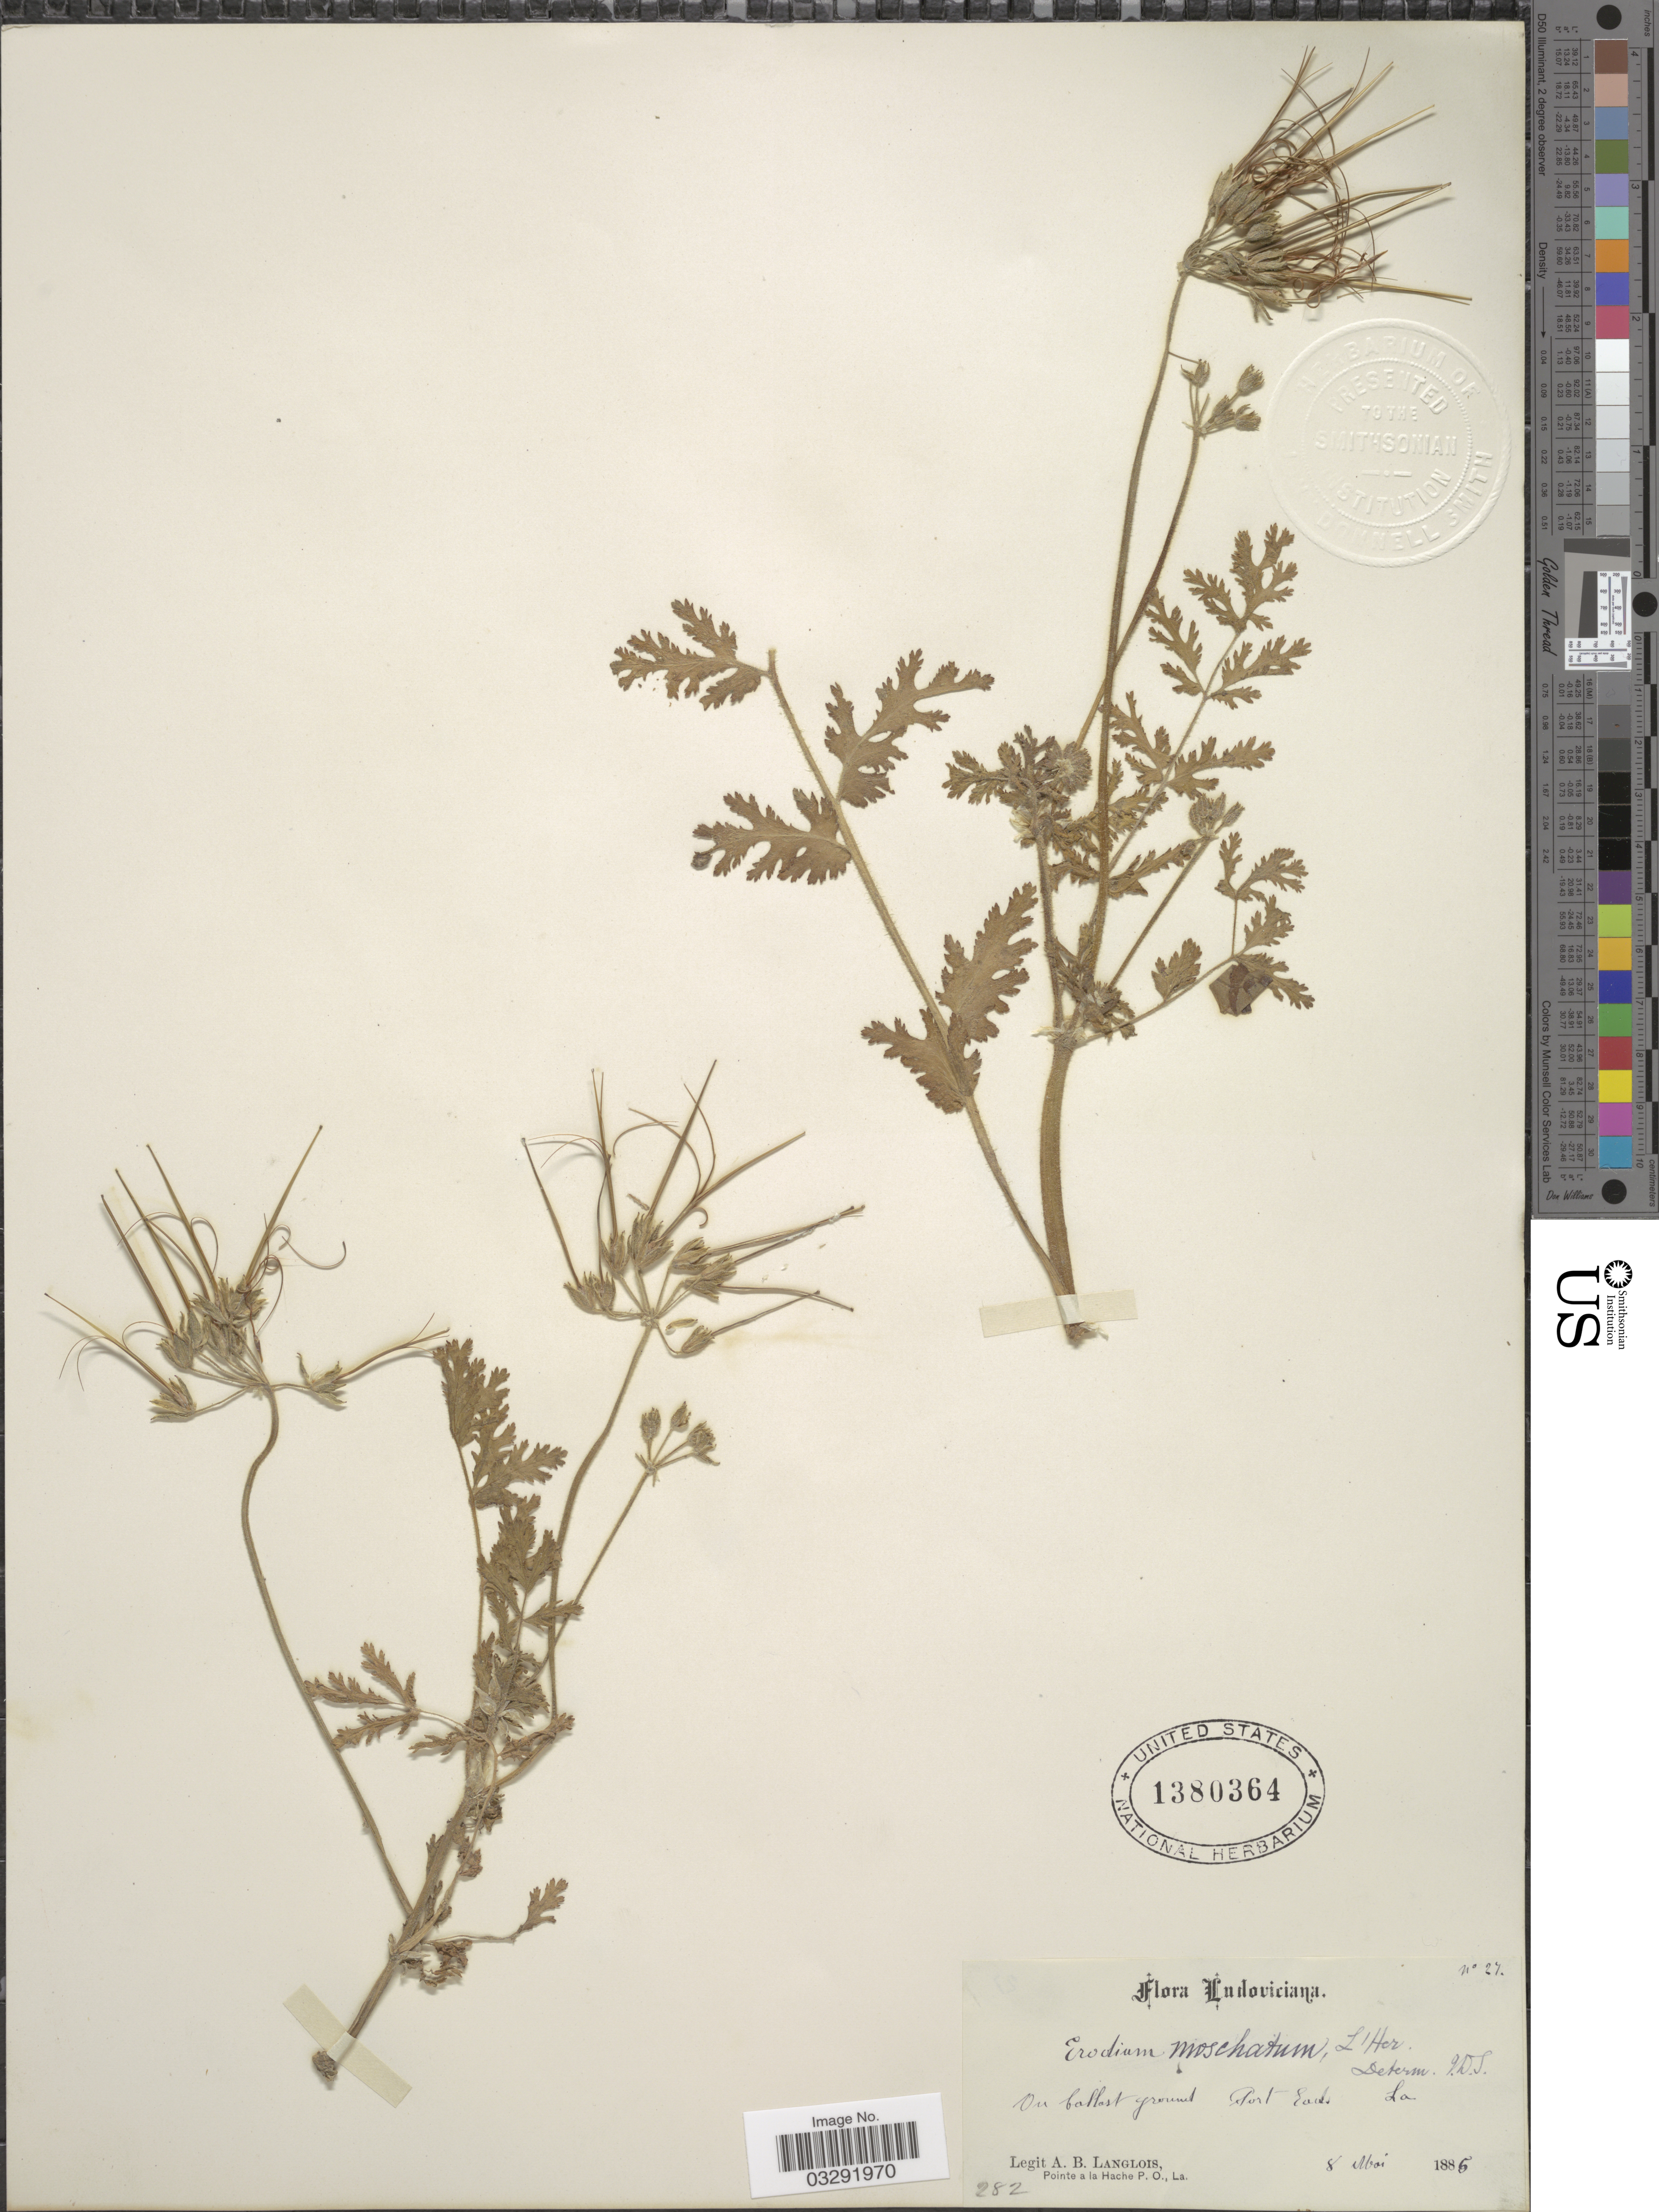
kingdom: Plantae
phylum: Tracheophyta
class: Magnoliopsida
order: Geraniales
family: Geraniaceae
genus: Erodium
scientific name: Erodium moschatum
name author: (L.) L'Hér. ex Aiton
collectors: A. Langlois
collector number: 27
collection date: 1885-05-08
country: United States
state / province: Louisiana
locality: Port Eads.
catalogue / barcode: US 1380364